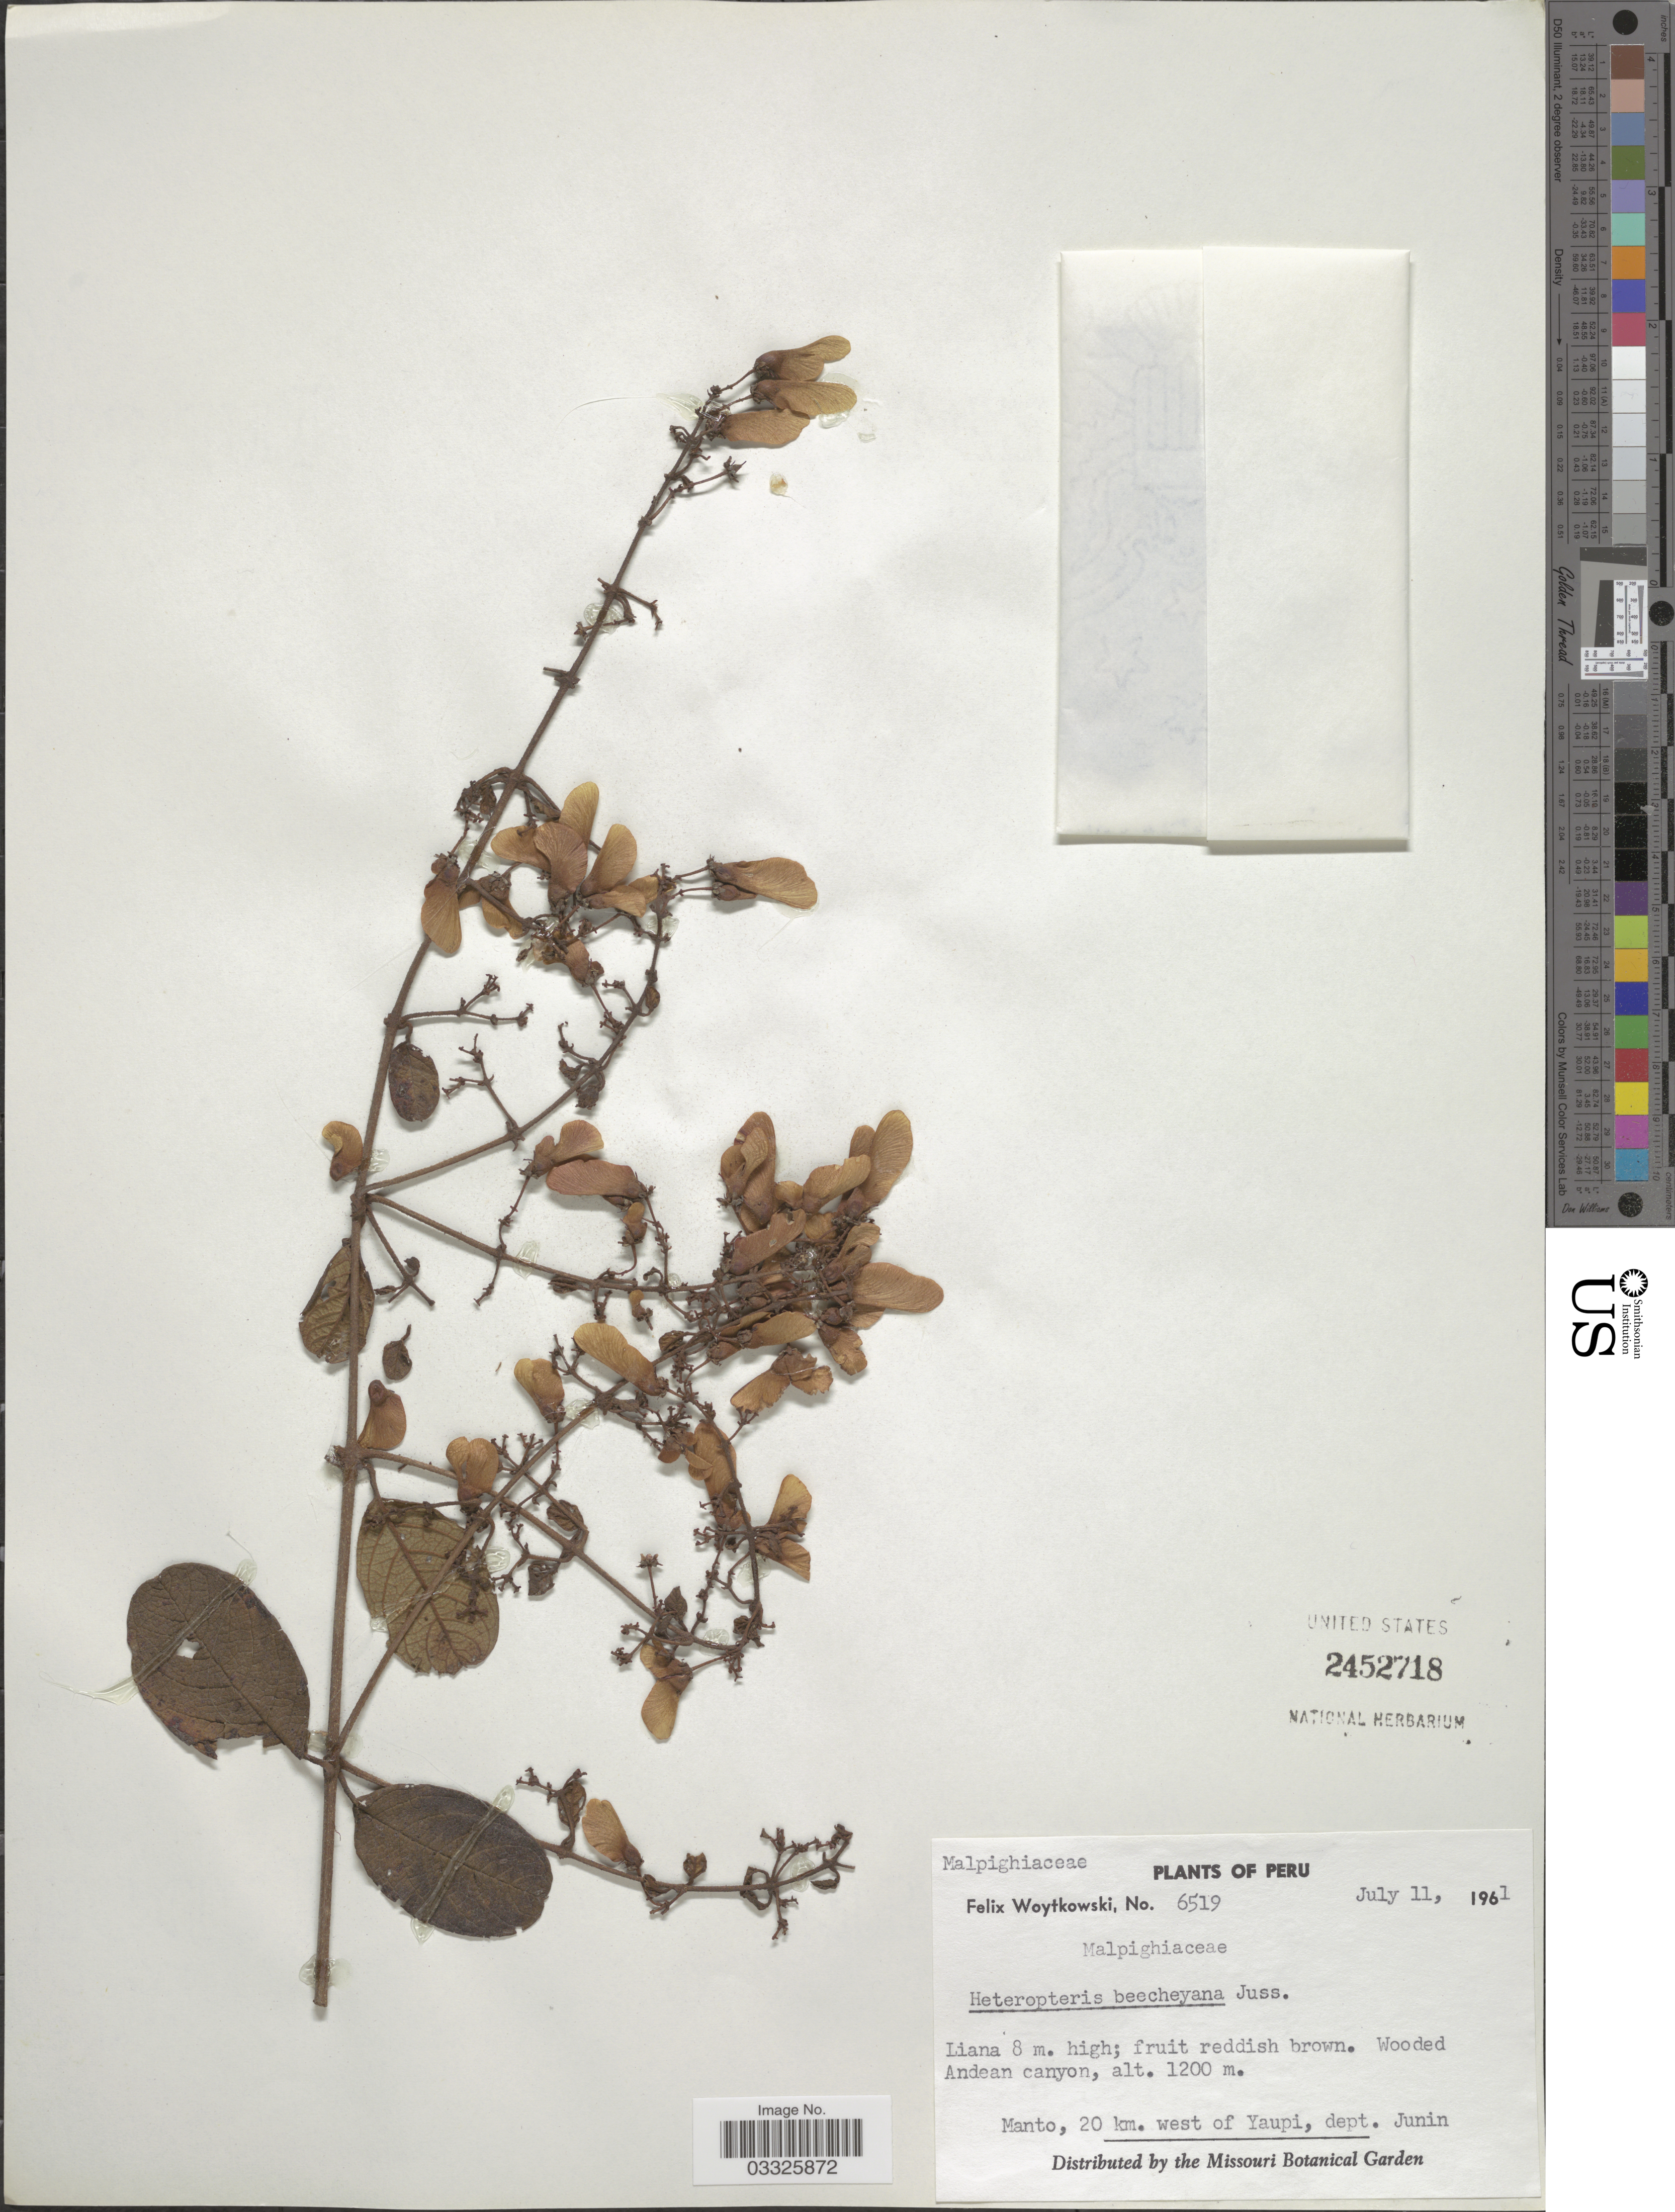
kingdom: Plantae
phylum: Tracheophyta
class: Magnoliopsida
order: Malpighiales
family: Malpighiaceae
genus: Heteropterys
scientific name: Heteropterys beecheyana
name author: A. Juss.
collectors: F. Woytkowski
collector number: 6519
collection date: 1961-07-11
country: Peru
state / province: Junín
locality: Manto, 20 km. west of Yaupi, dept. Junin.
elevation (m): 1200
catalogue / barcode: US 2452718